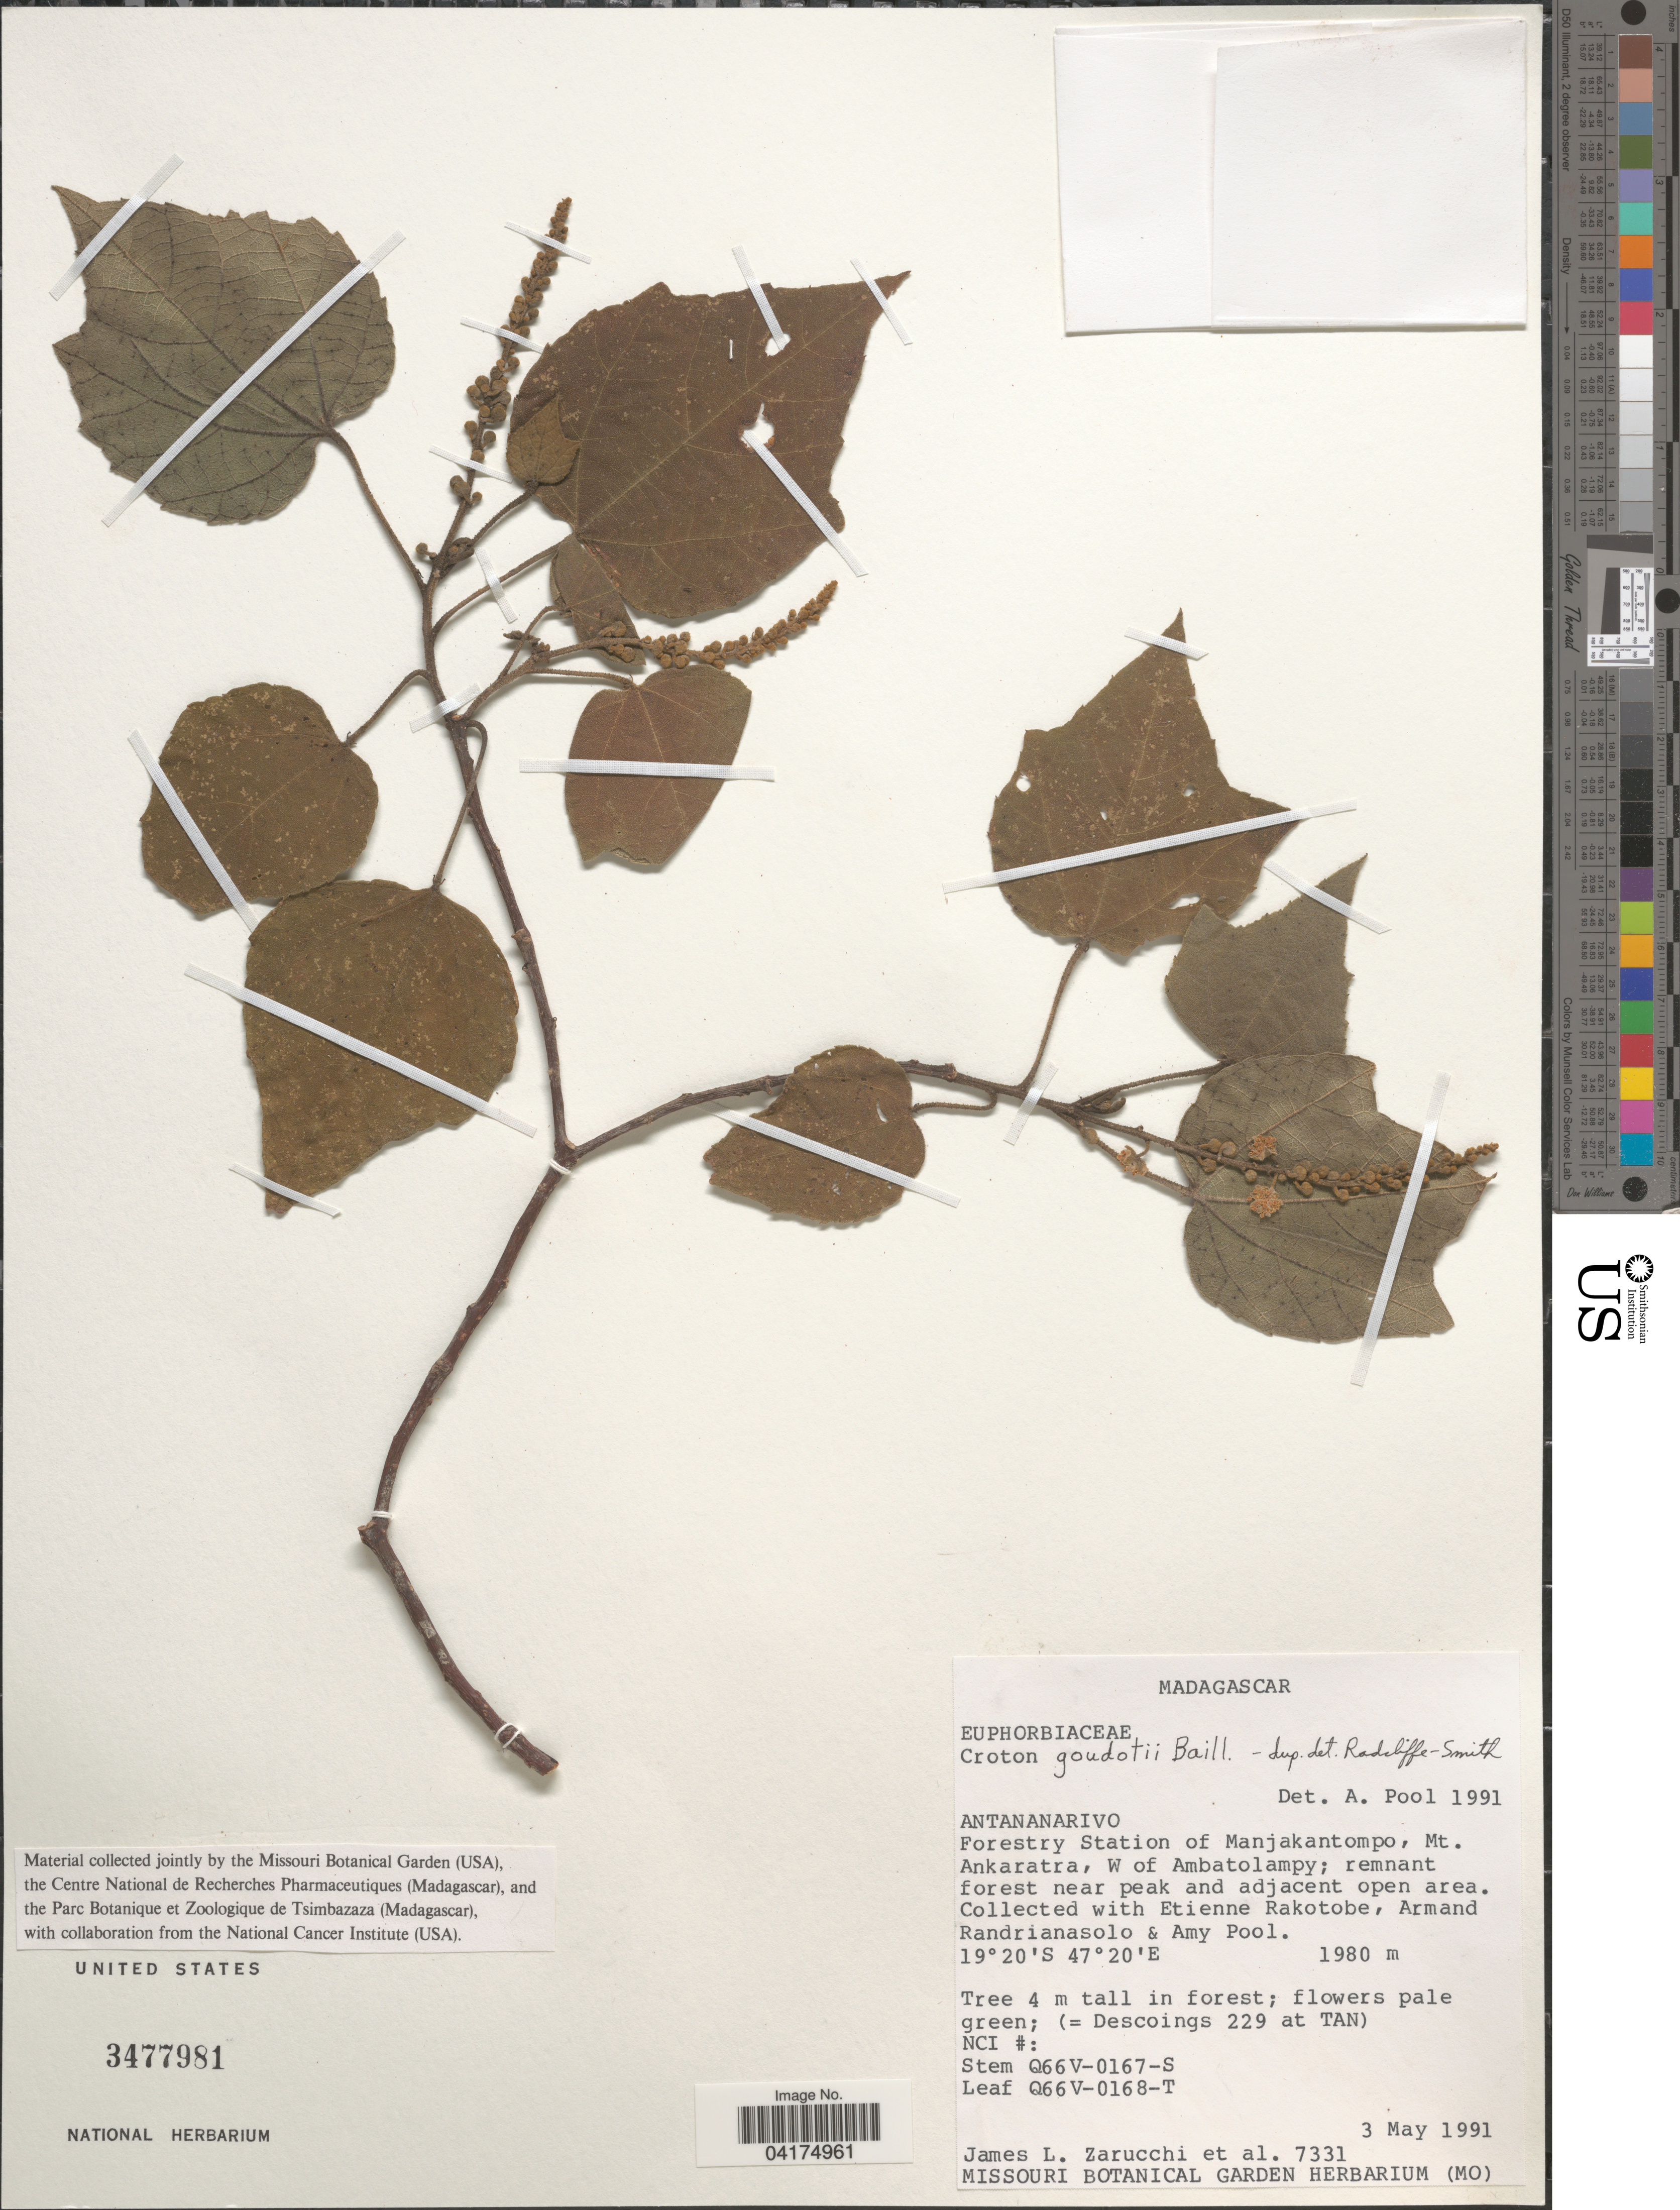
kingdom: Plantae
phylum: Tracheophyta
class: Magnoliopsida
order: Malpighiales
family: Euphorbiaceae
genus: Croton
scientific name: Croton goudotii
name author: Baill.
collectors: J. L. Zarucchi, E. Rakotobe, A. Randrianasolo & A. Pool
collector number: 7331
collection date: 1991-05-03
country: Madagascar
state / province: Vakinankaratra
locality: Forestry Station of Manjakantompo, Mt. Ankaratra, W of Ambatolampy; remnant forest near peak and adjacent open area.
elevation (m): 1980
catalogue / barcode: US 3477981